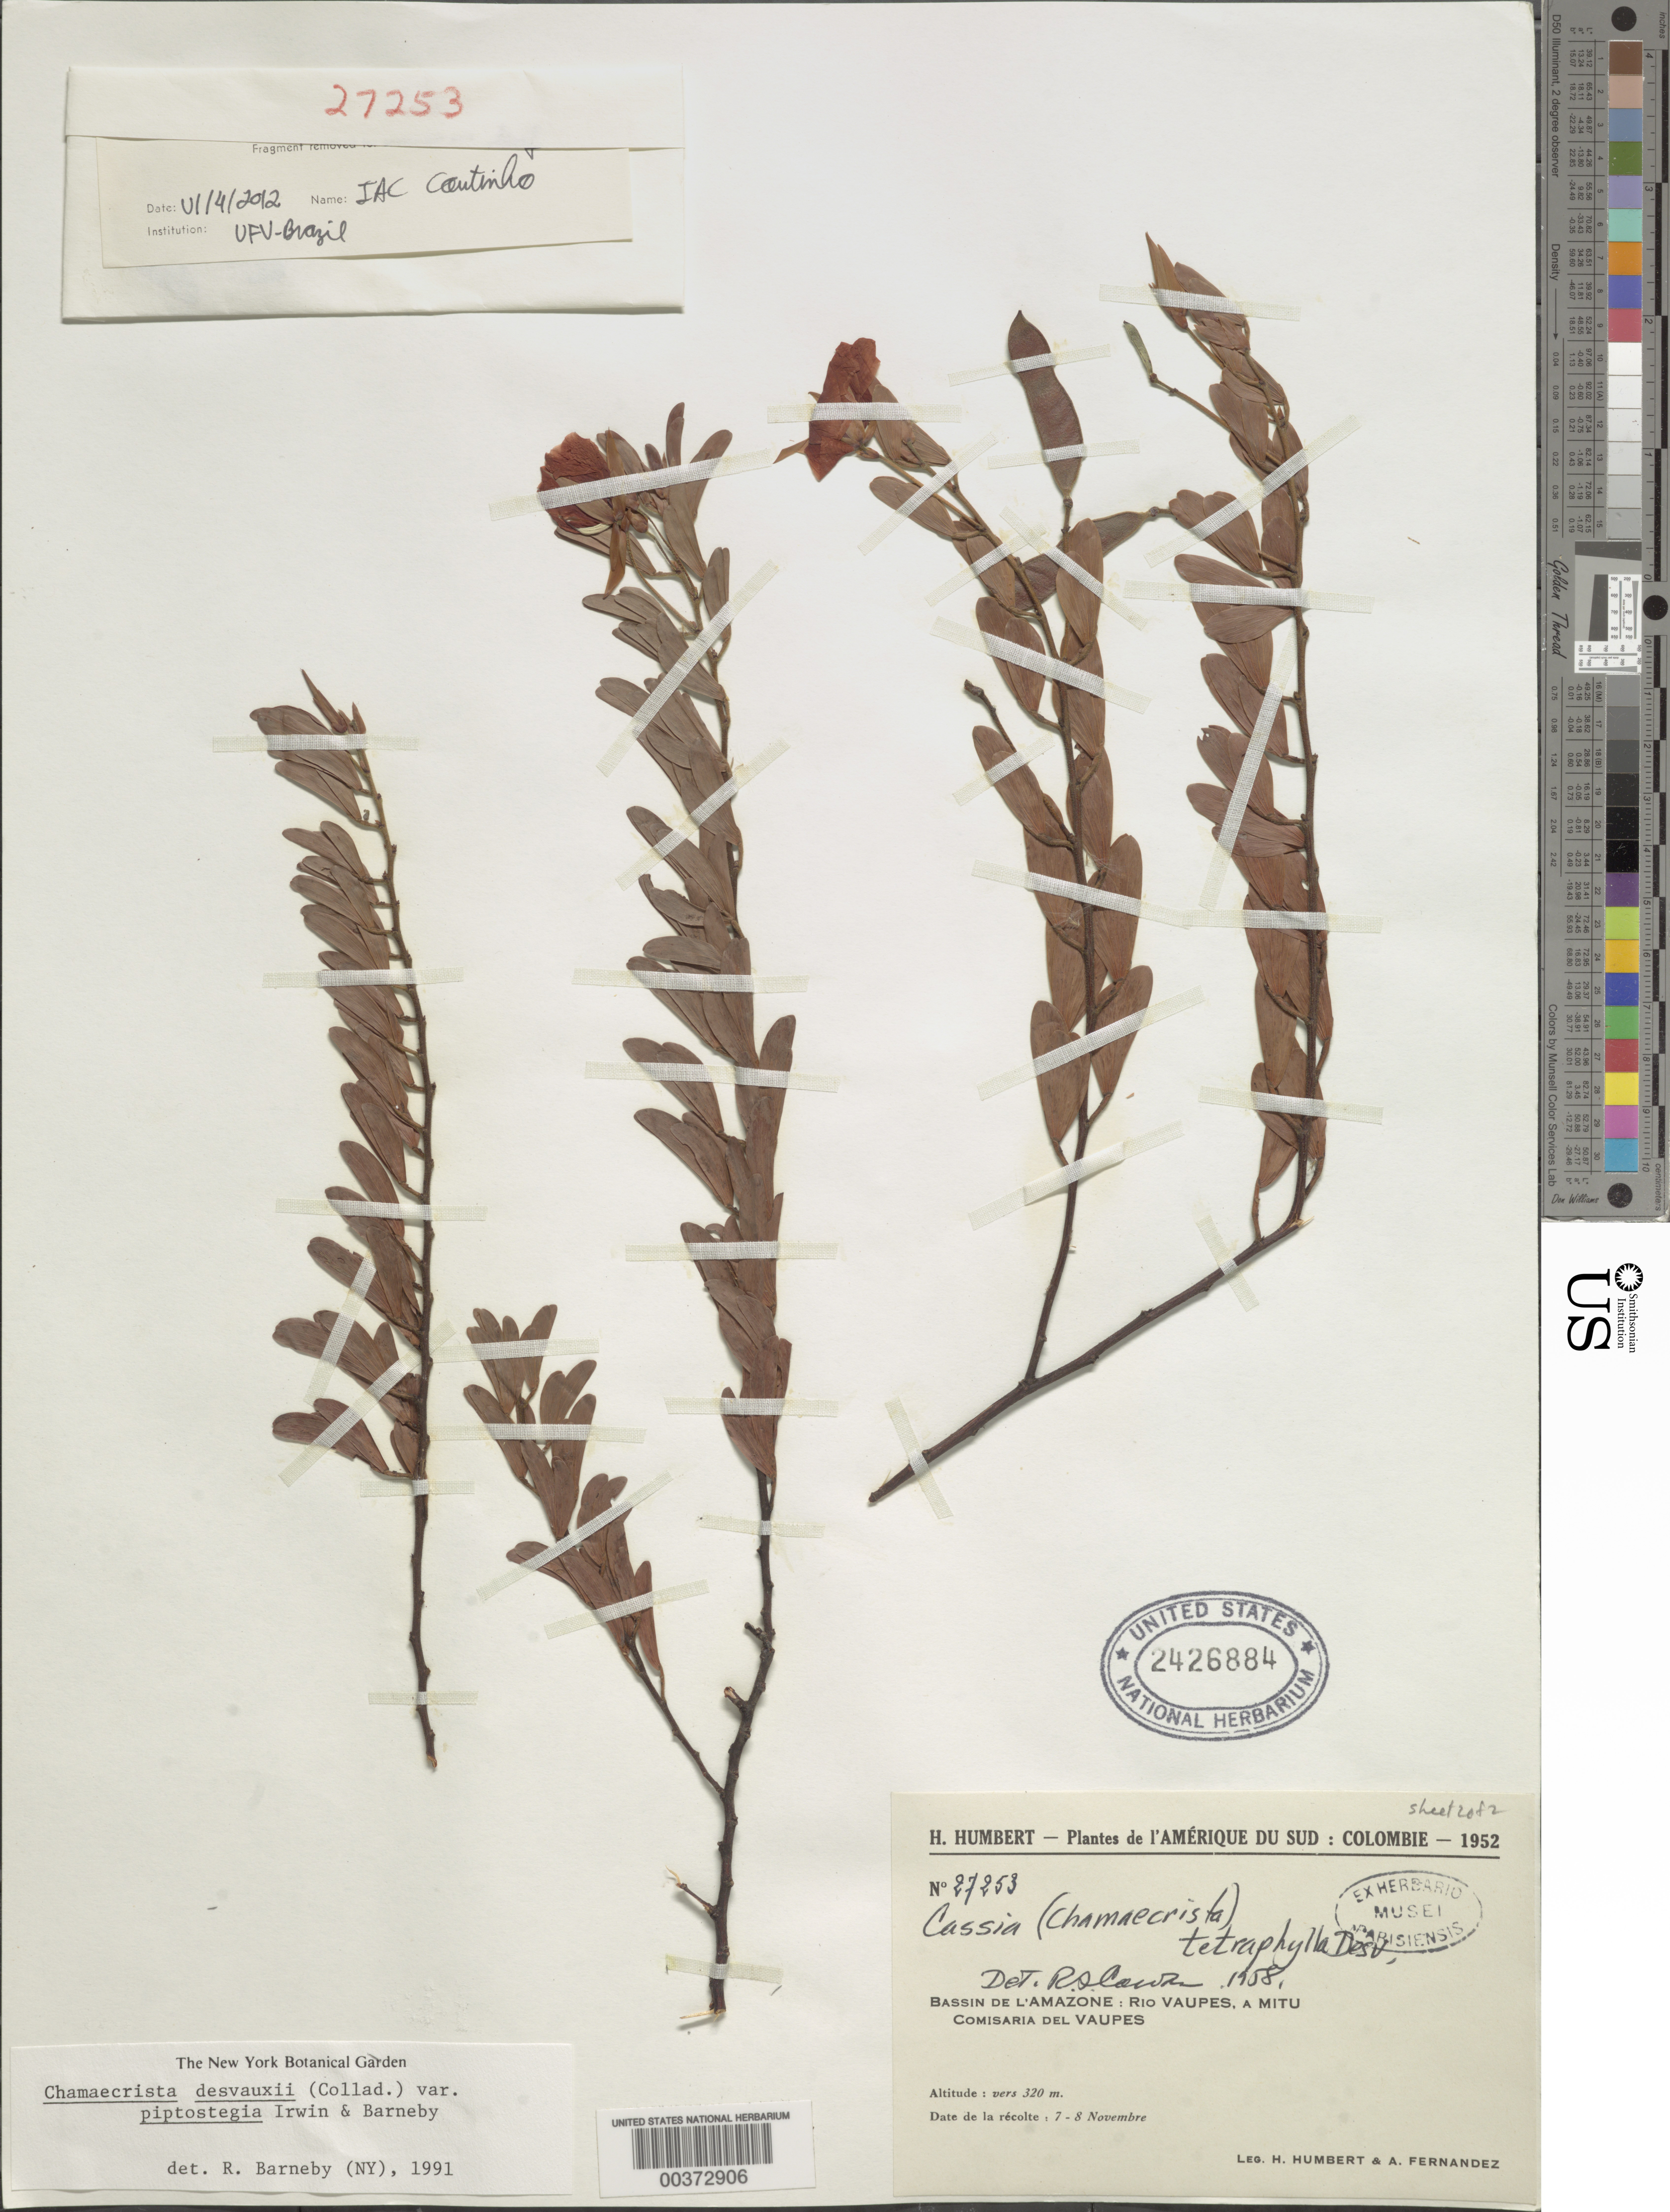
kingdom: Plantae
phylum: Tracheophyta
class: Magnoliopsida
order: Fabales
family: Fabaceae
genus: Chamaecrista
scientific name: Chamaecrista desvauxii var. piptostegia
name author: H.S. Irwin & Barneby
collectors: H. Humbert & Á. Fernández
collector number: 27253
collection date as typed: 07 Nov 1952 to 08 Nov 1952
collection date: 1952-11-07/1952-11-08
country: Colombia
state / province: Vaupés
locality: Bassin de l'AmaZone: Rio Vaupes, a Mitu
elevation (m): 320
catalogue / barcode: US 2426884